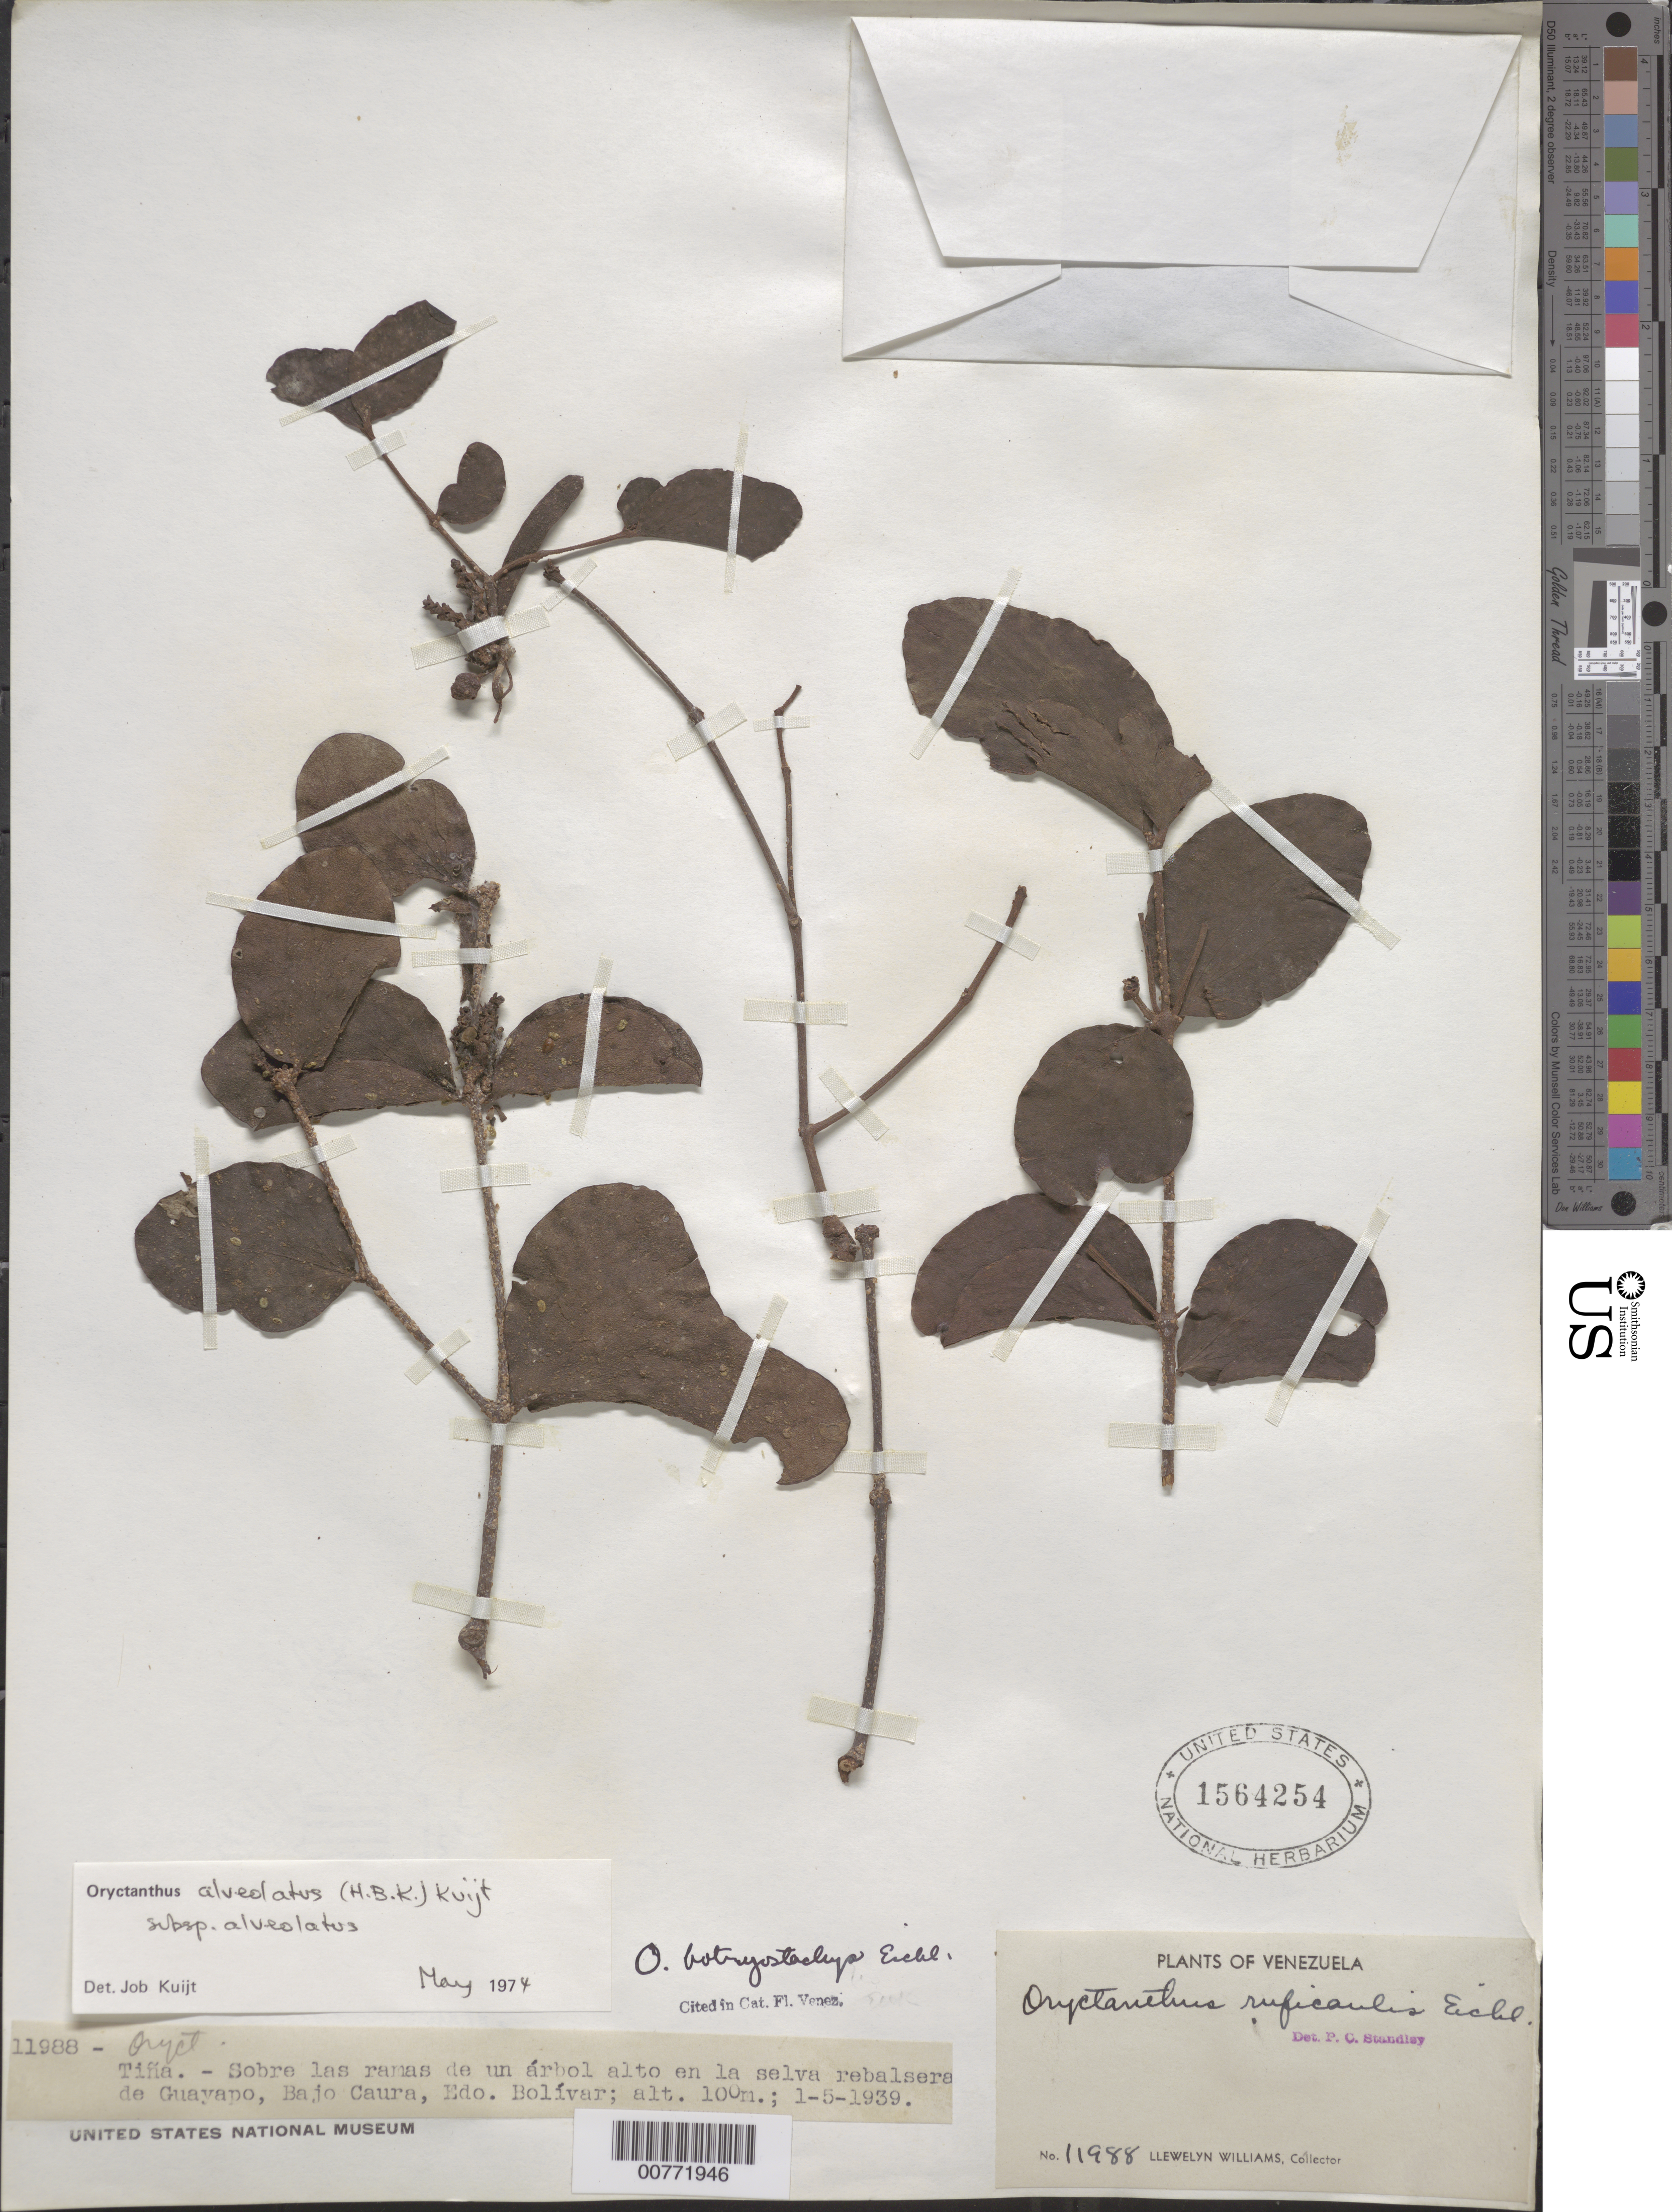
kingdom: Plantae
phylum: Tracheophyta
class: Magnoliopsida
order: Santalales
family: Loranthaceae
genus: Oryctanthus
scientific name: Oryctanthus alveolatus subsp. alveolatus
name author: (Kunth) Kuijt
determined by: Kuijt, Job, (CANADA)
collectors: Ll. Williams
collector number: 11988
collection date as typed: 1-May-39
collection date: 1939-05-01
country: Venezuela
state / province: Bolívar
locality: Guayapo, Bajo Caura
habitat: Sobre las ramas de un arbol alto en la selva rebalsera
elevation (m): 100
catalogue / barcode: US 1564254